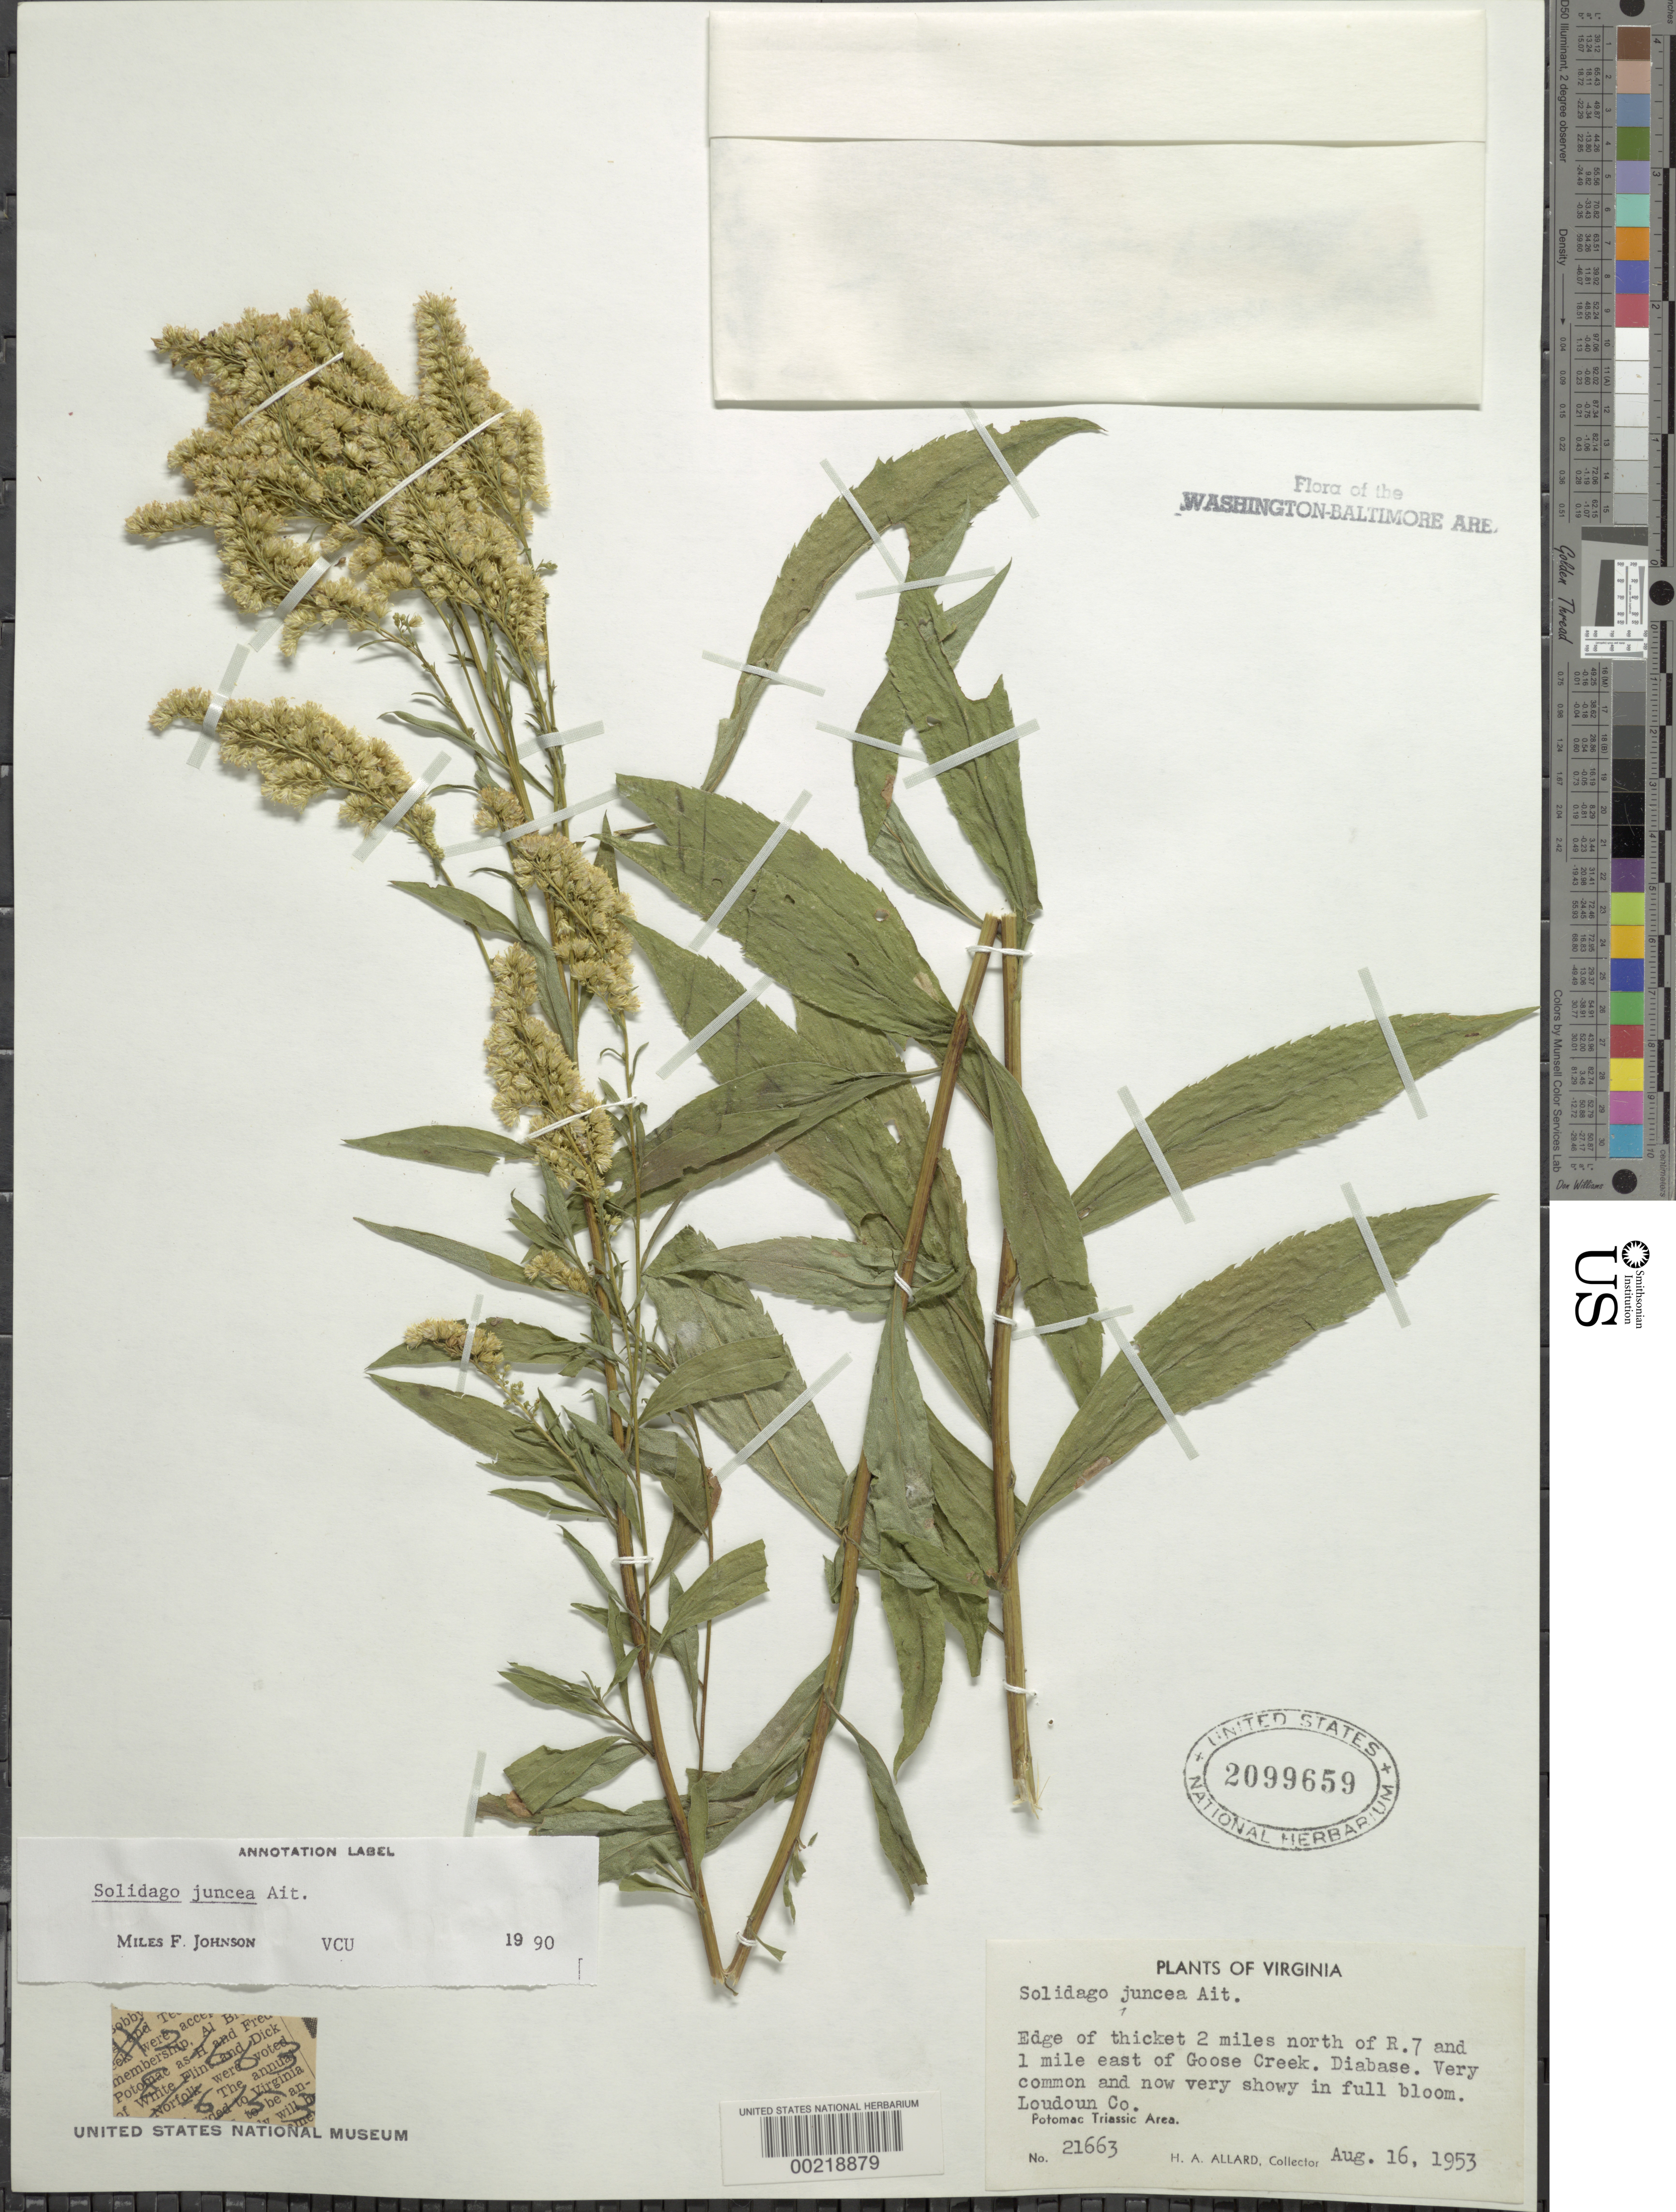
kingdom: Plantae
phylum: Tracheophyta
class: Magnoliopsida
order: Asterales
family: Asteraceae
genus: Solidago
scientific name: Solidago juncea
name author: Aiton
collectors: H. A. Allard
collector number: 21663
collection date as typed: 16 Aug 1953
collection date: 1953-08-16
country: United States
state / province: Virginia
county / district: Loudoun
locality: North of Rt. 7 and east of Goose Creek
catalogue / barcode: US 2099659